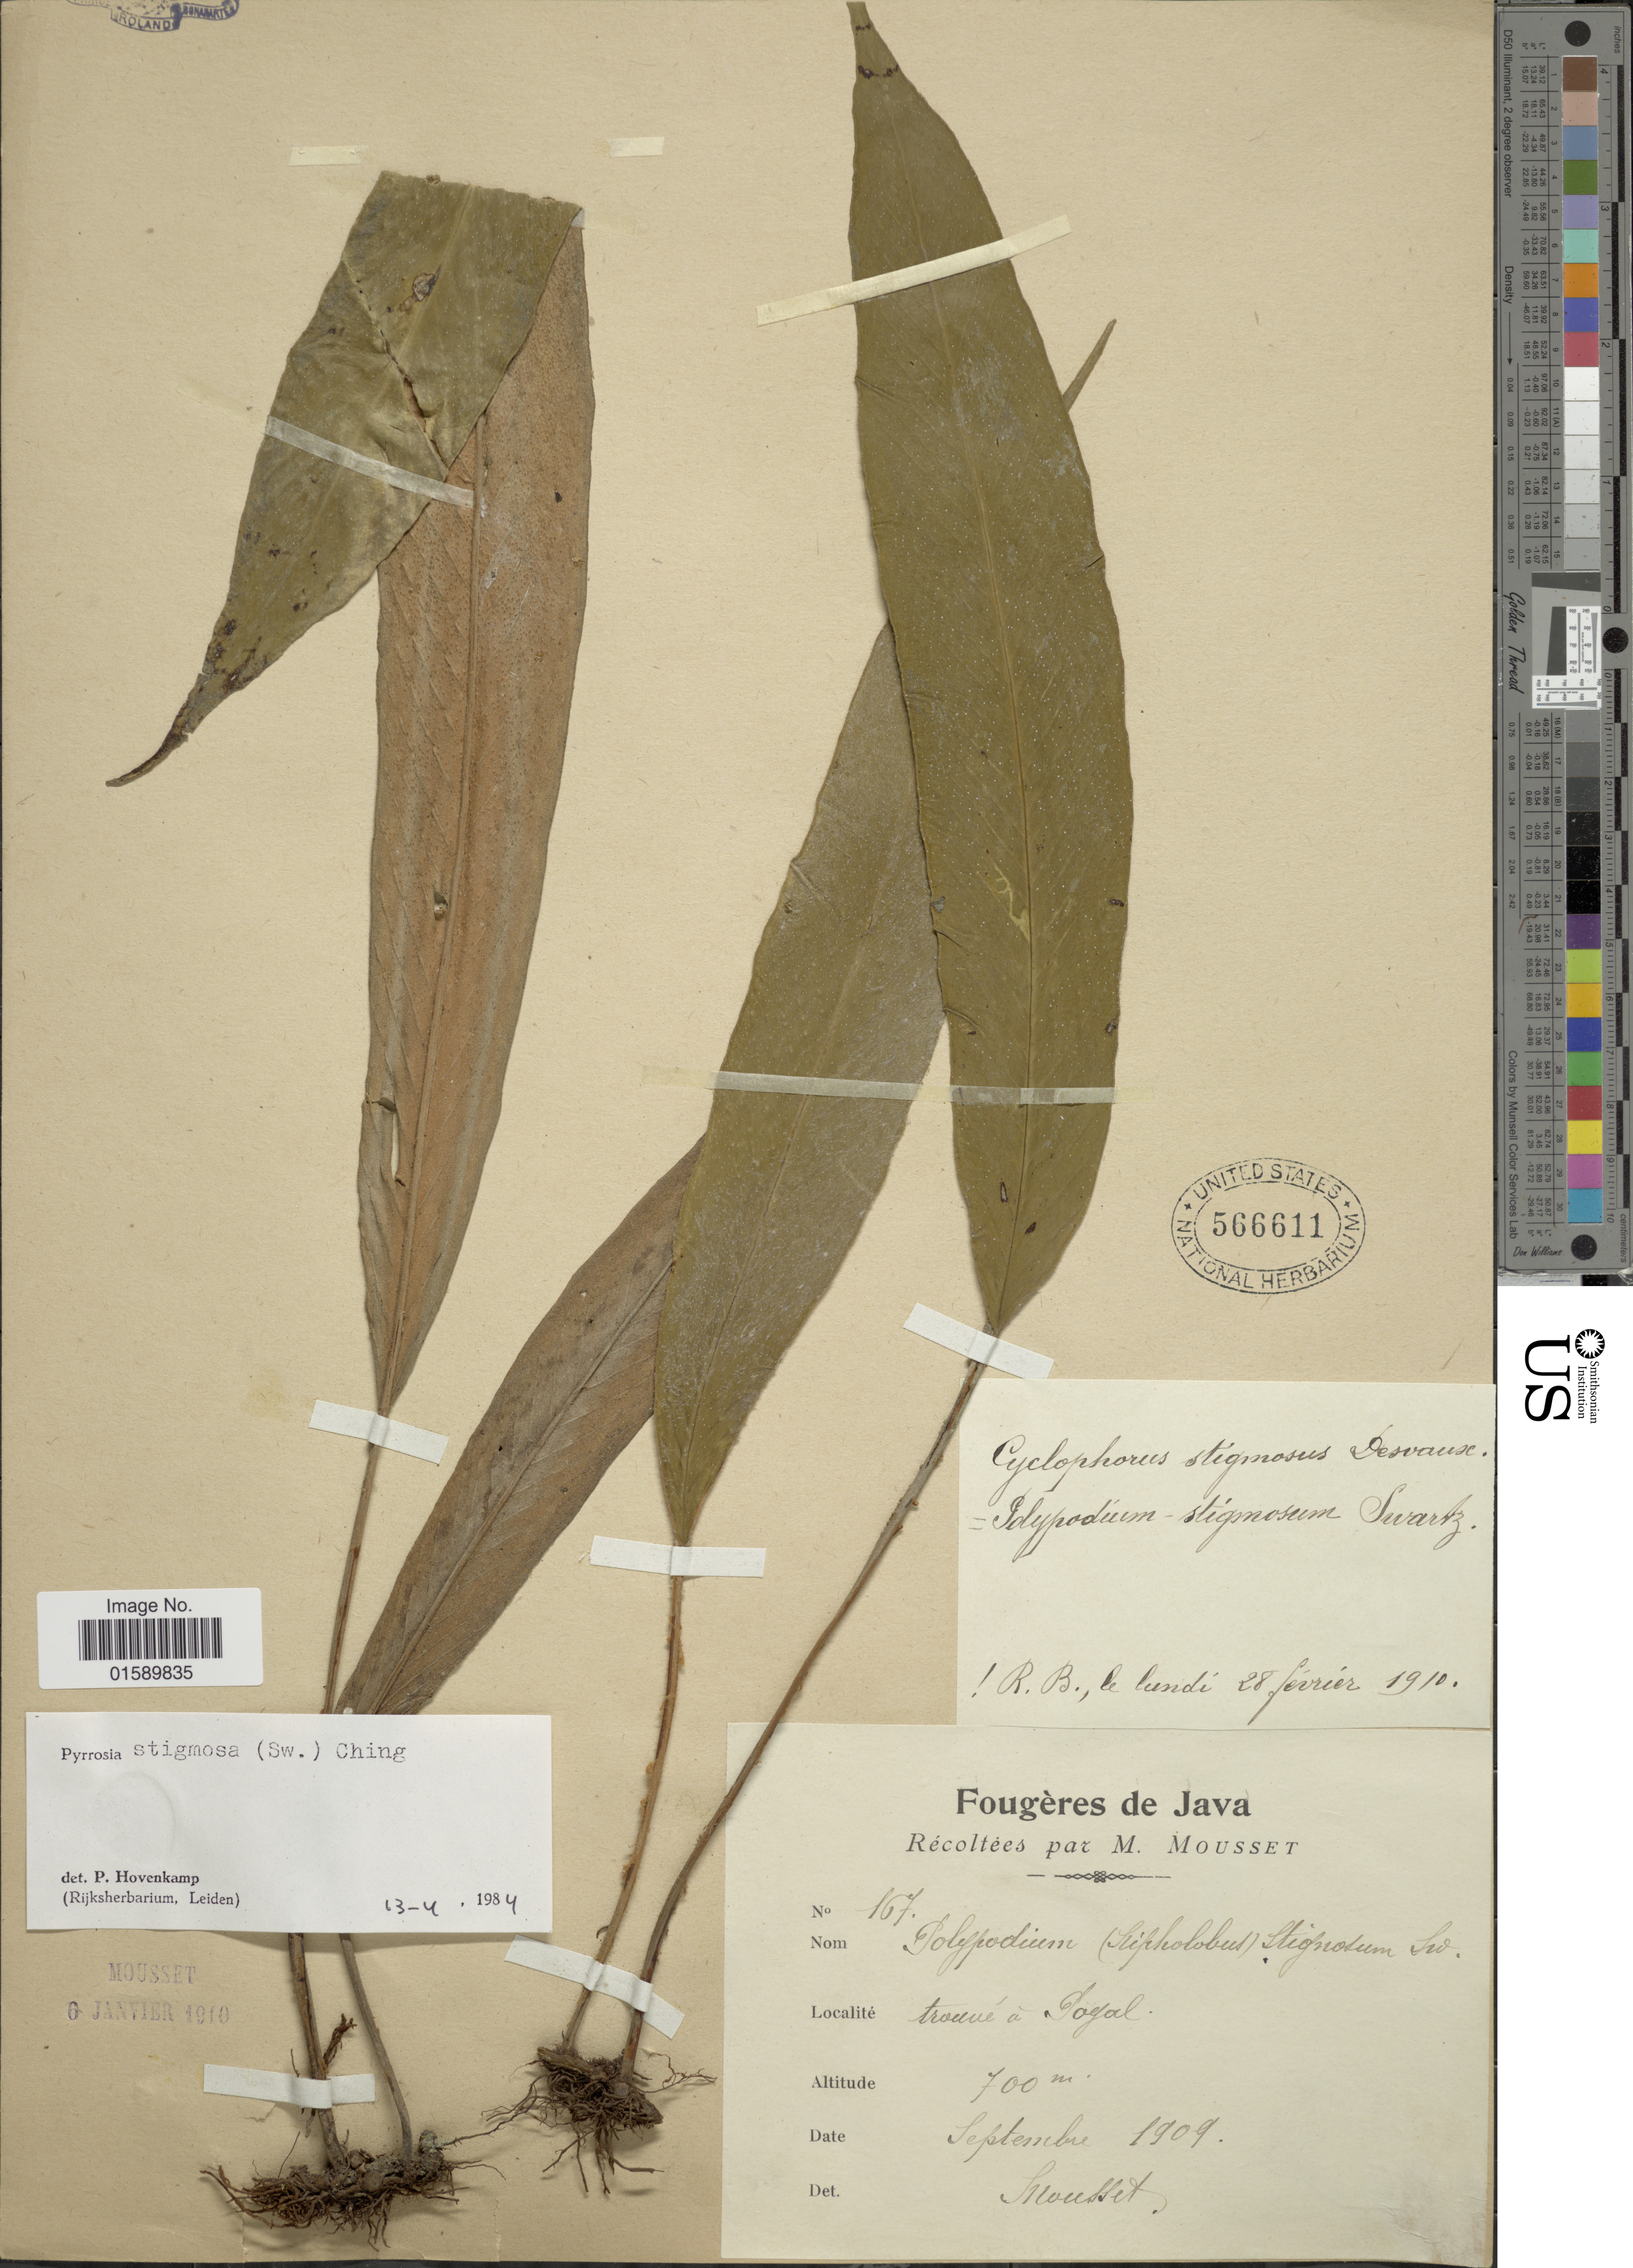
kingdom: Plantae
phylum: Tracheophyta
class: Polypodiopsida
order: Polypodiales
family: Polypodiaceae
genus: Pyrrosia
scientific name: Pyrrosia stigmosa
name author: (Sw.) Ching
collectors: Mousset, --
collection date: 1909-09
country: Indonesia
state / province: Java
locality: Java, trouve a Joyal.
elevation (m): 700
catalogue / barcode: US 566611